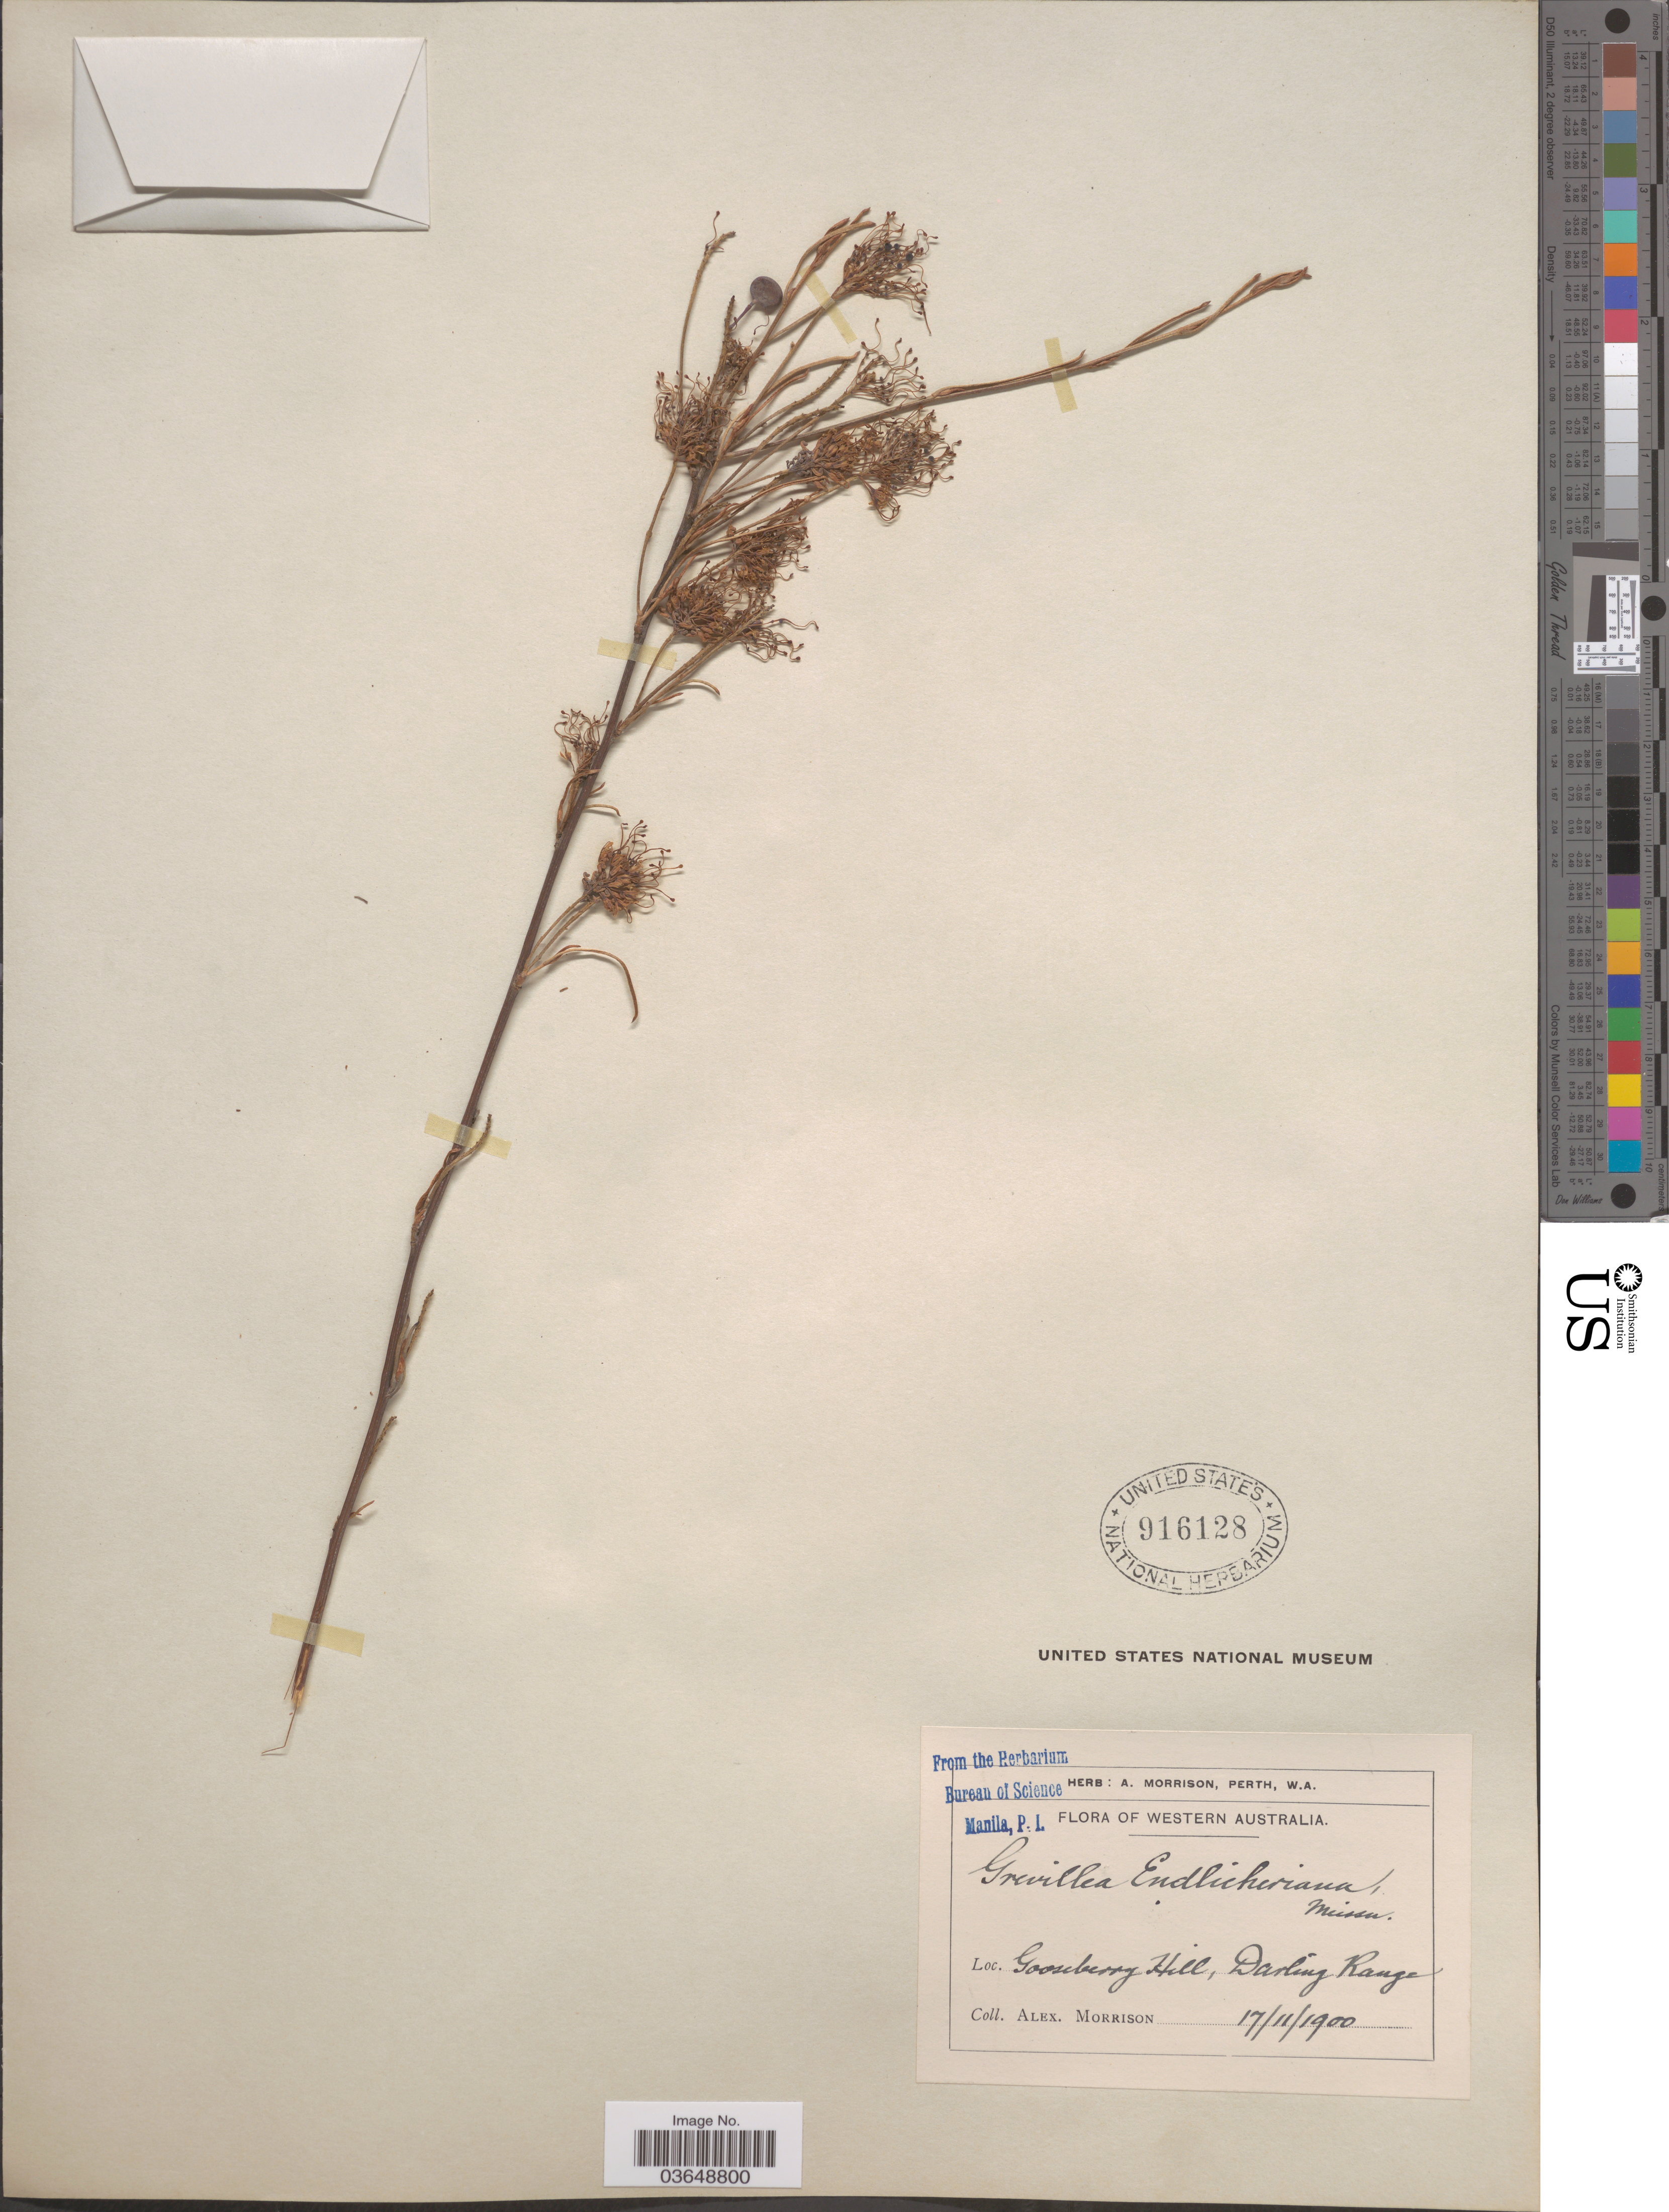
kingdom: Plantae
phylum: Tracheophyta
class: Magnoliopsida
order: Proteales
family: Proteaceae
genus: Grevillea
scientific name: Grevillea endlicheriana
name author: Meisn.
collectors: A. Morrison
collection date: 1900-11-17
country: Australia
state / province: Western Australia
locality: Gooseberry Hill, Darling Range.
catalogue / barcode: US 916128